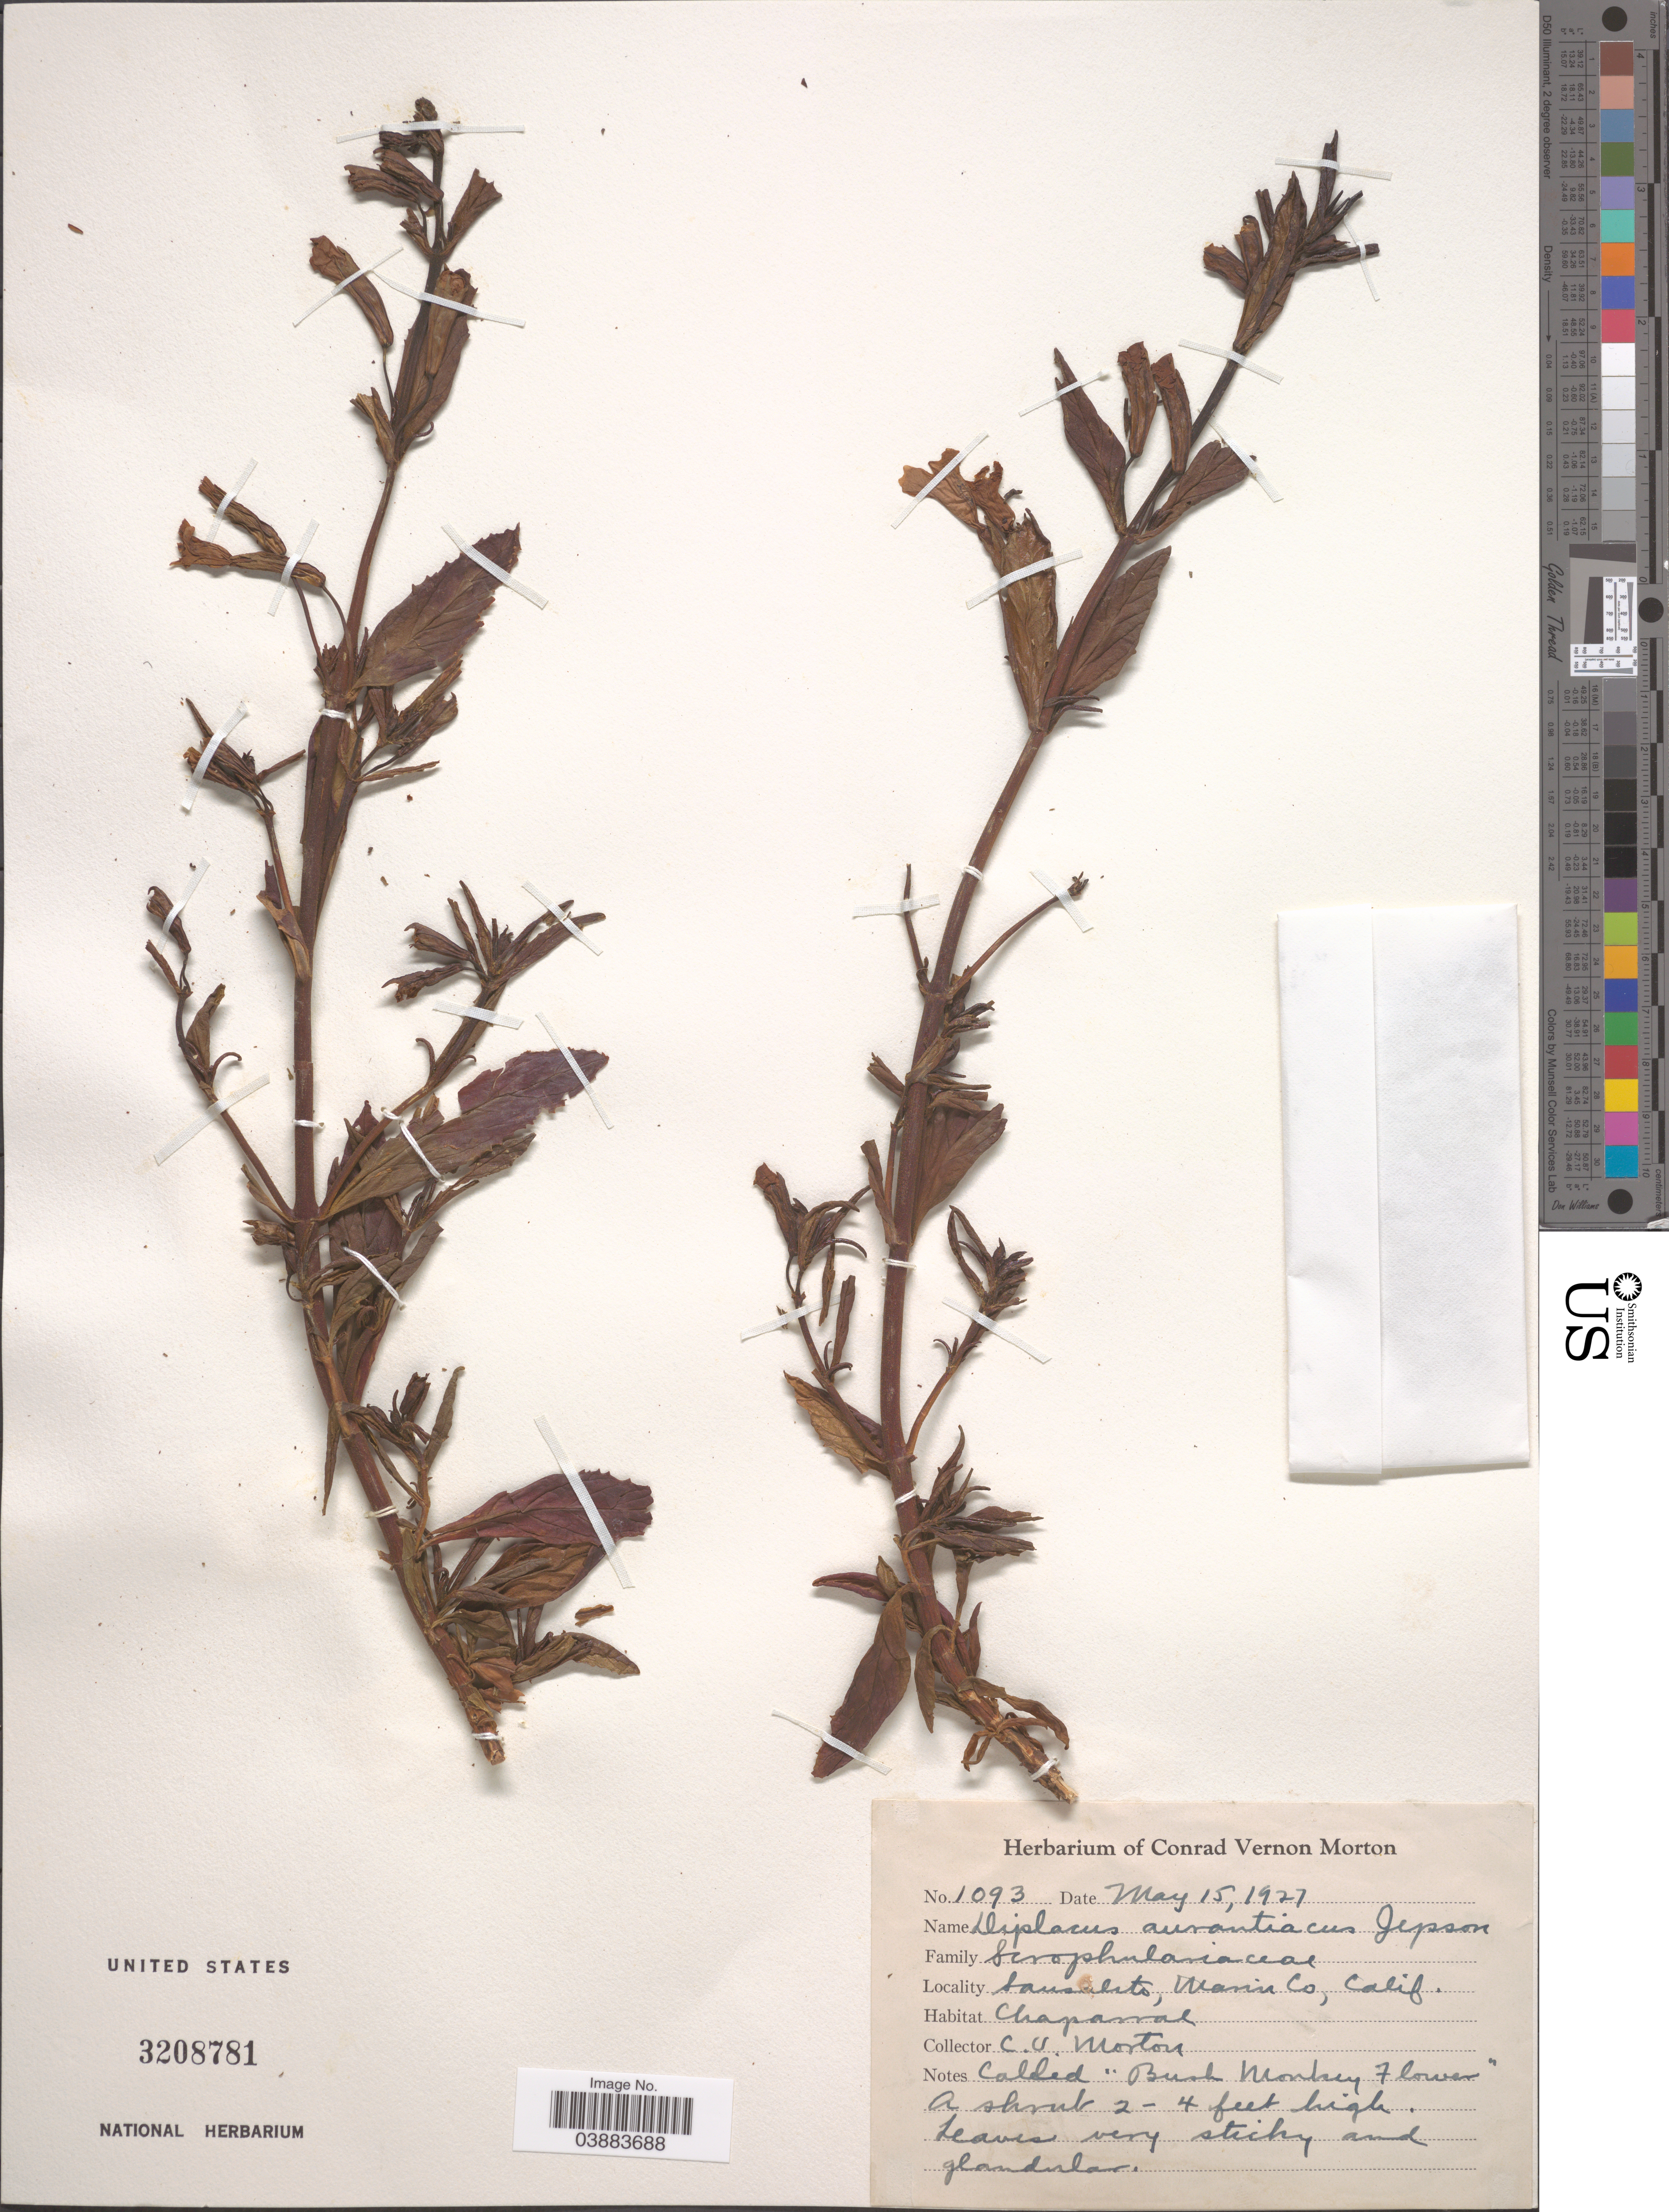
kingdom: Plantae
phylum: Tracheophyta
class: Magnoliopsida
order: Lamiales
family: Phrymaceae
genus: Diplacus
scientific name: Diplacus aurantiacus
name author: (Curtis) Jeps.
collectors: C. V. Morton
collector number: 1093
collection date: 1927-05-15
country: United States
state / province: California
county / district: Marin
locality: Sausalito, Marin Co.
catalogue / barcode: US 3208781